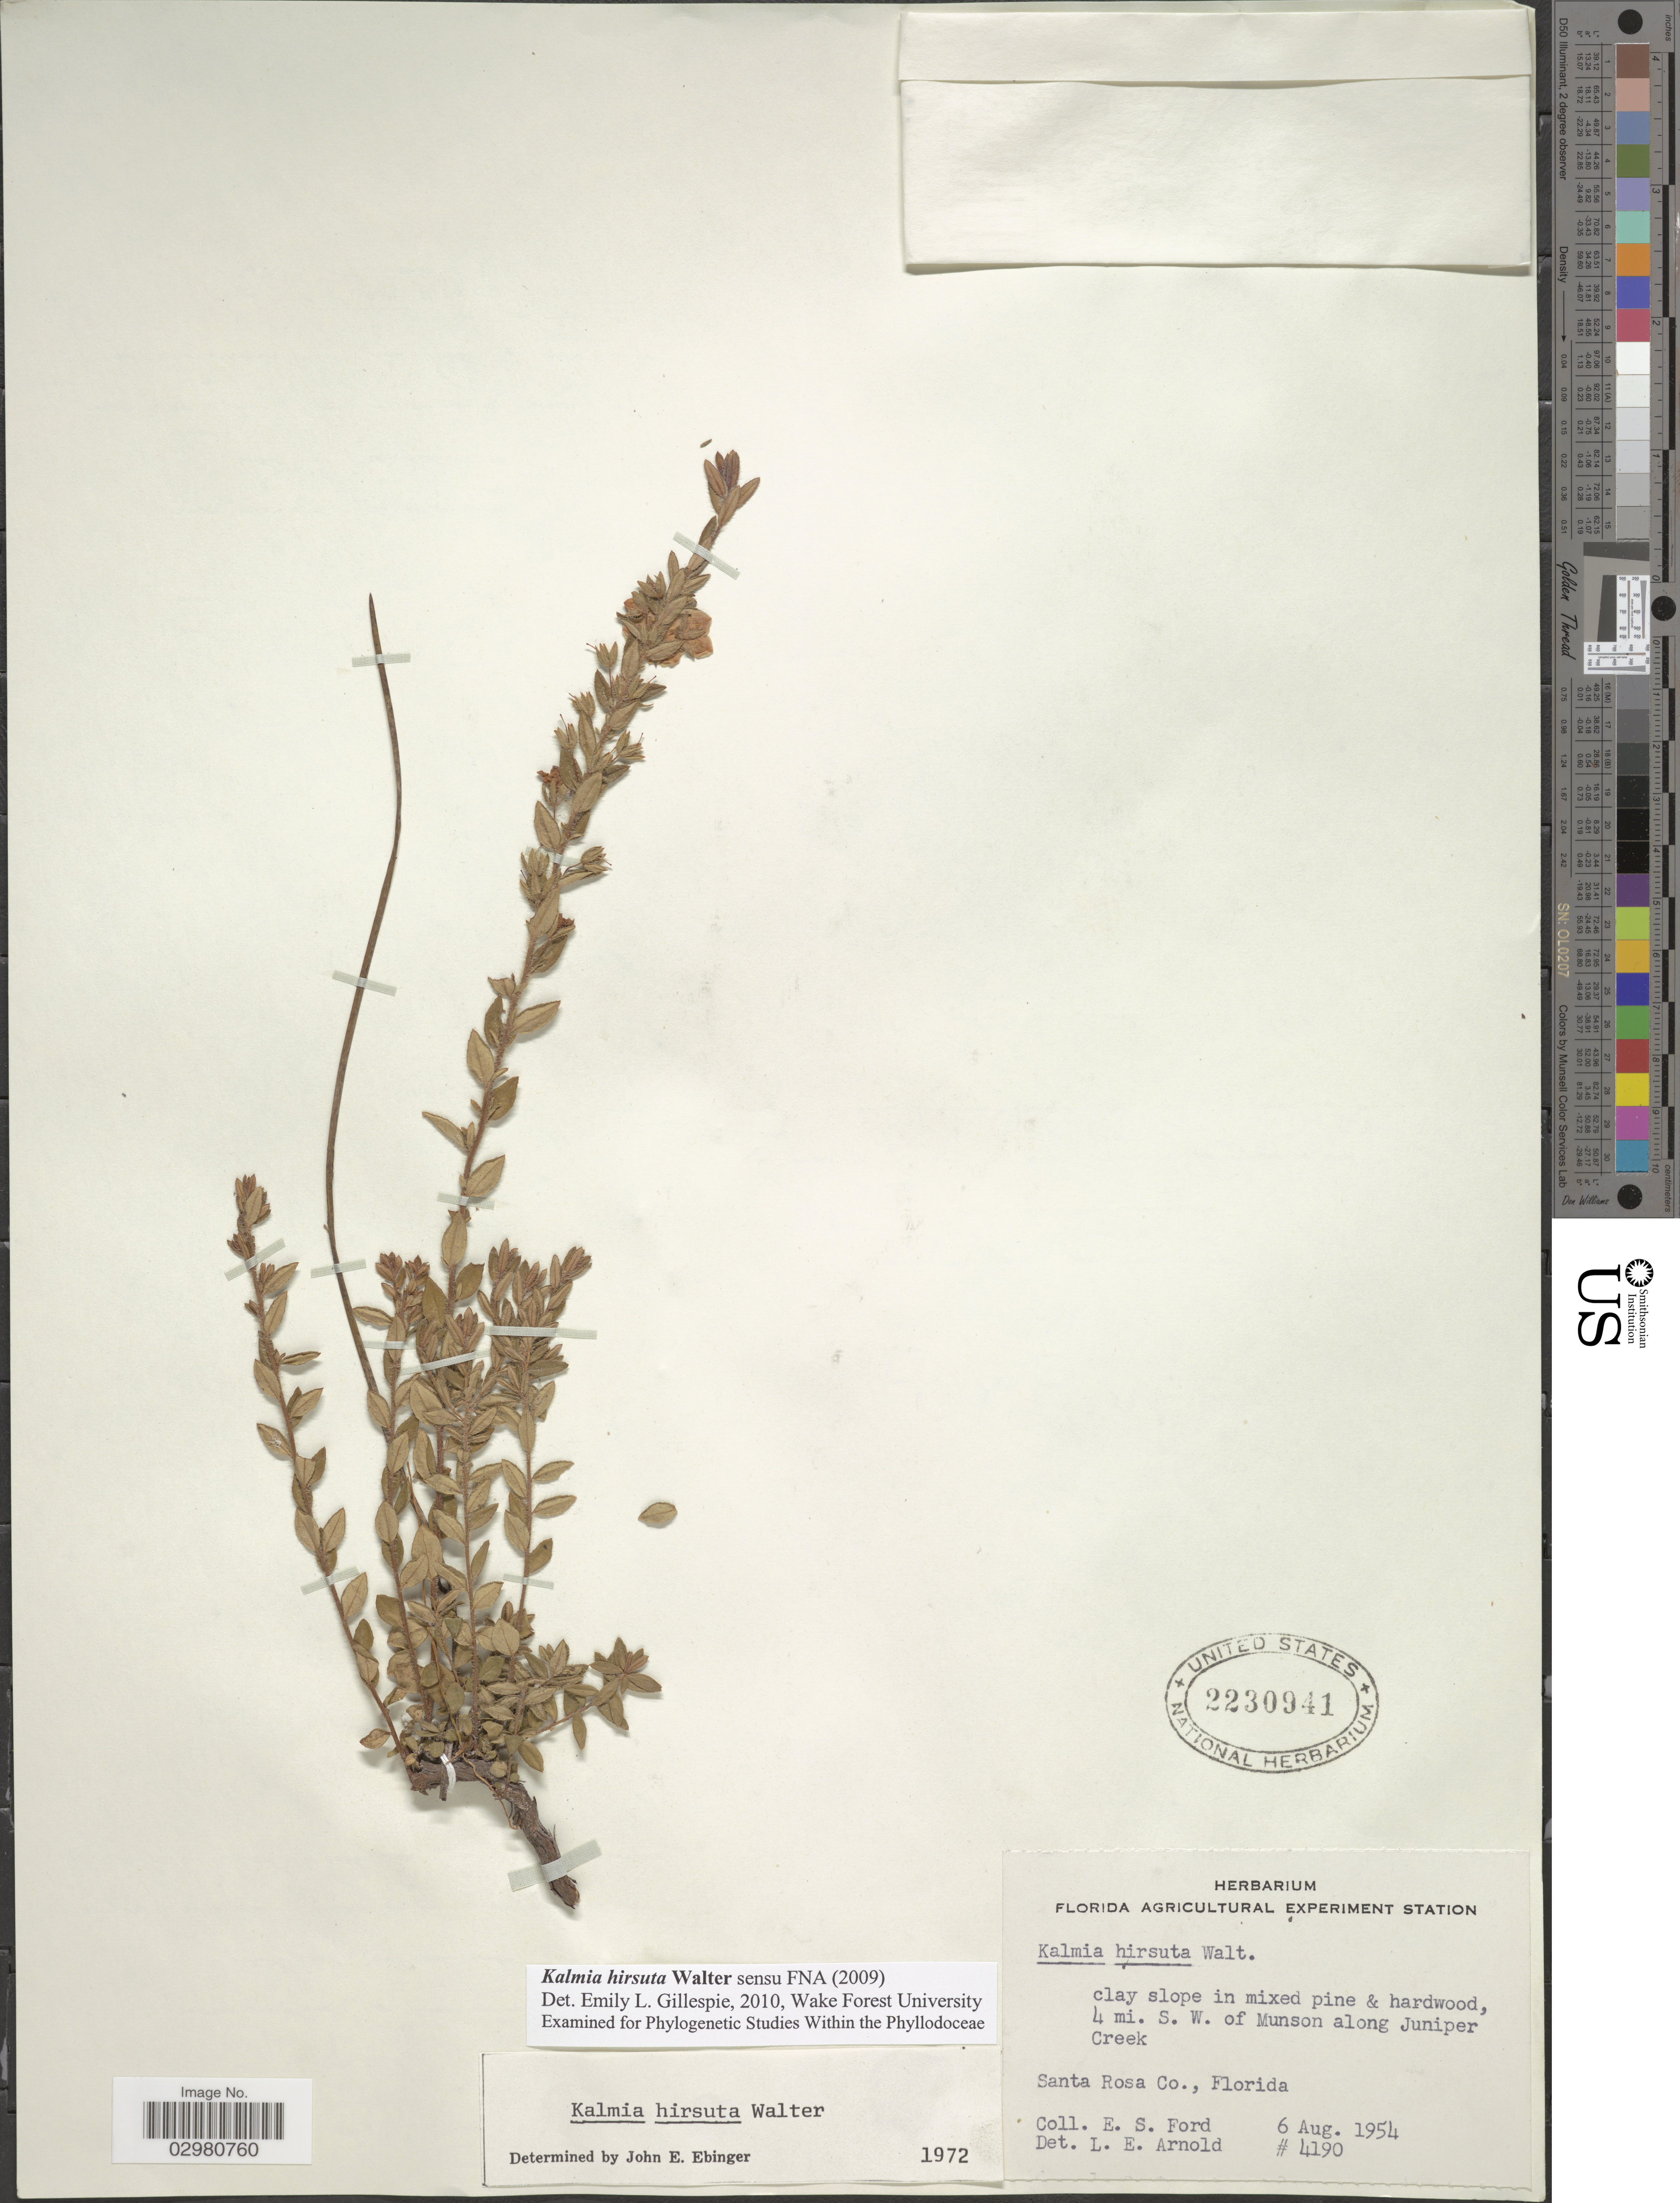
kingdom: Plantae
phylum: Tracheophyta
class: Magnoliopsida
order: Ericales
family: Ericaceae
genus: Kalmia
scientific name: Kalmia hirsuta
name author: Walter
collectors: E. Ford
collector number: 4190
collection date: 1954-08-06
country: United States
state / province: Florida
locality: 4 mi. S. W. of Munson along Juniper Creek. Santa Rosa Co.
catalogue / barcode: US 2230941